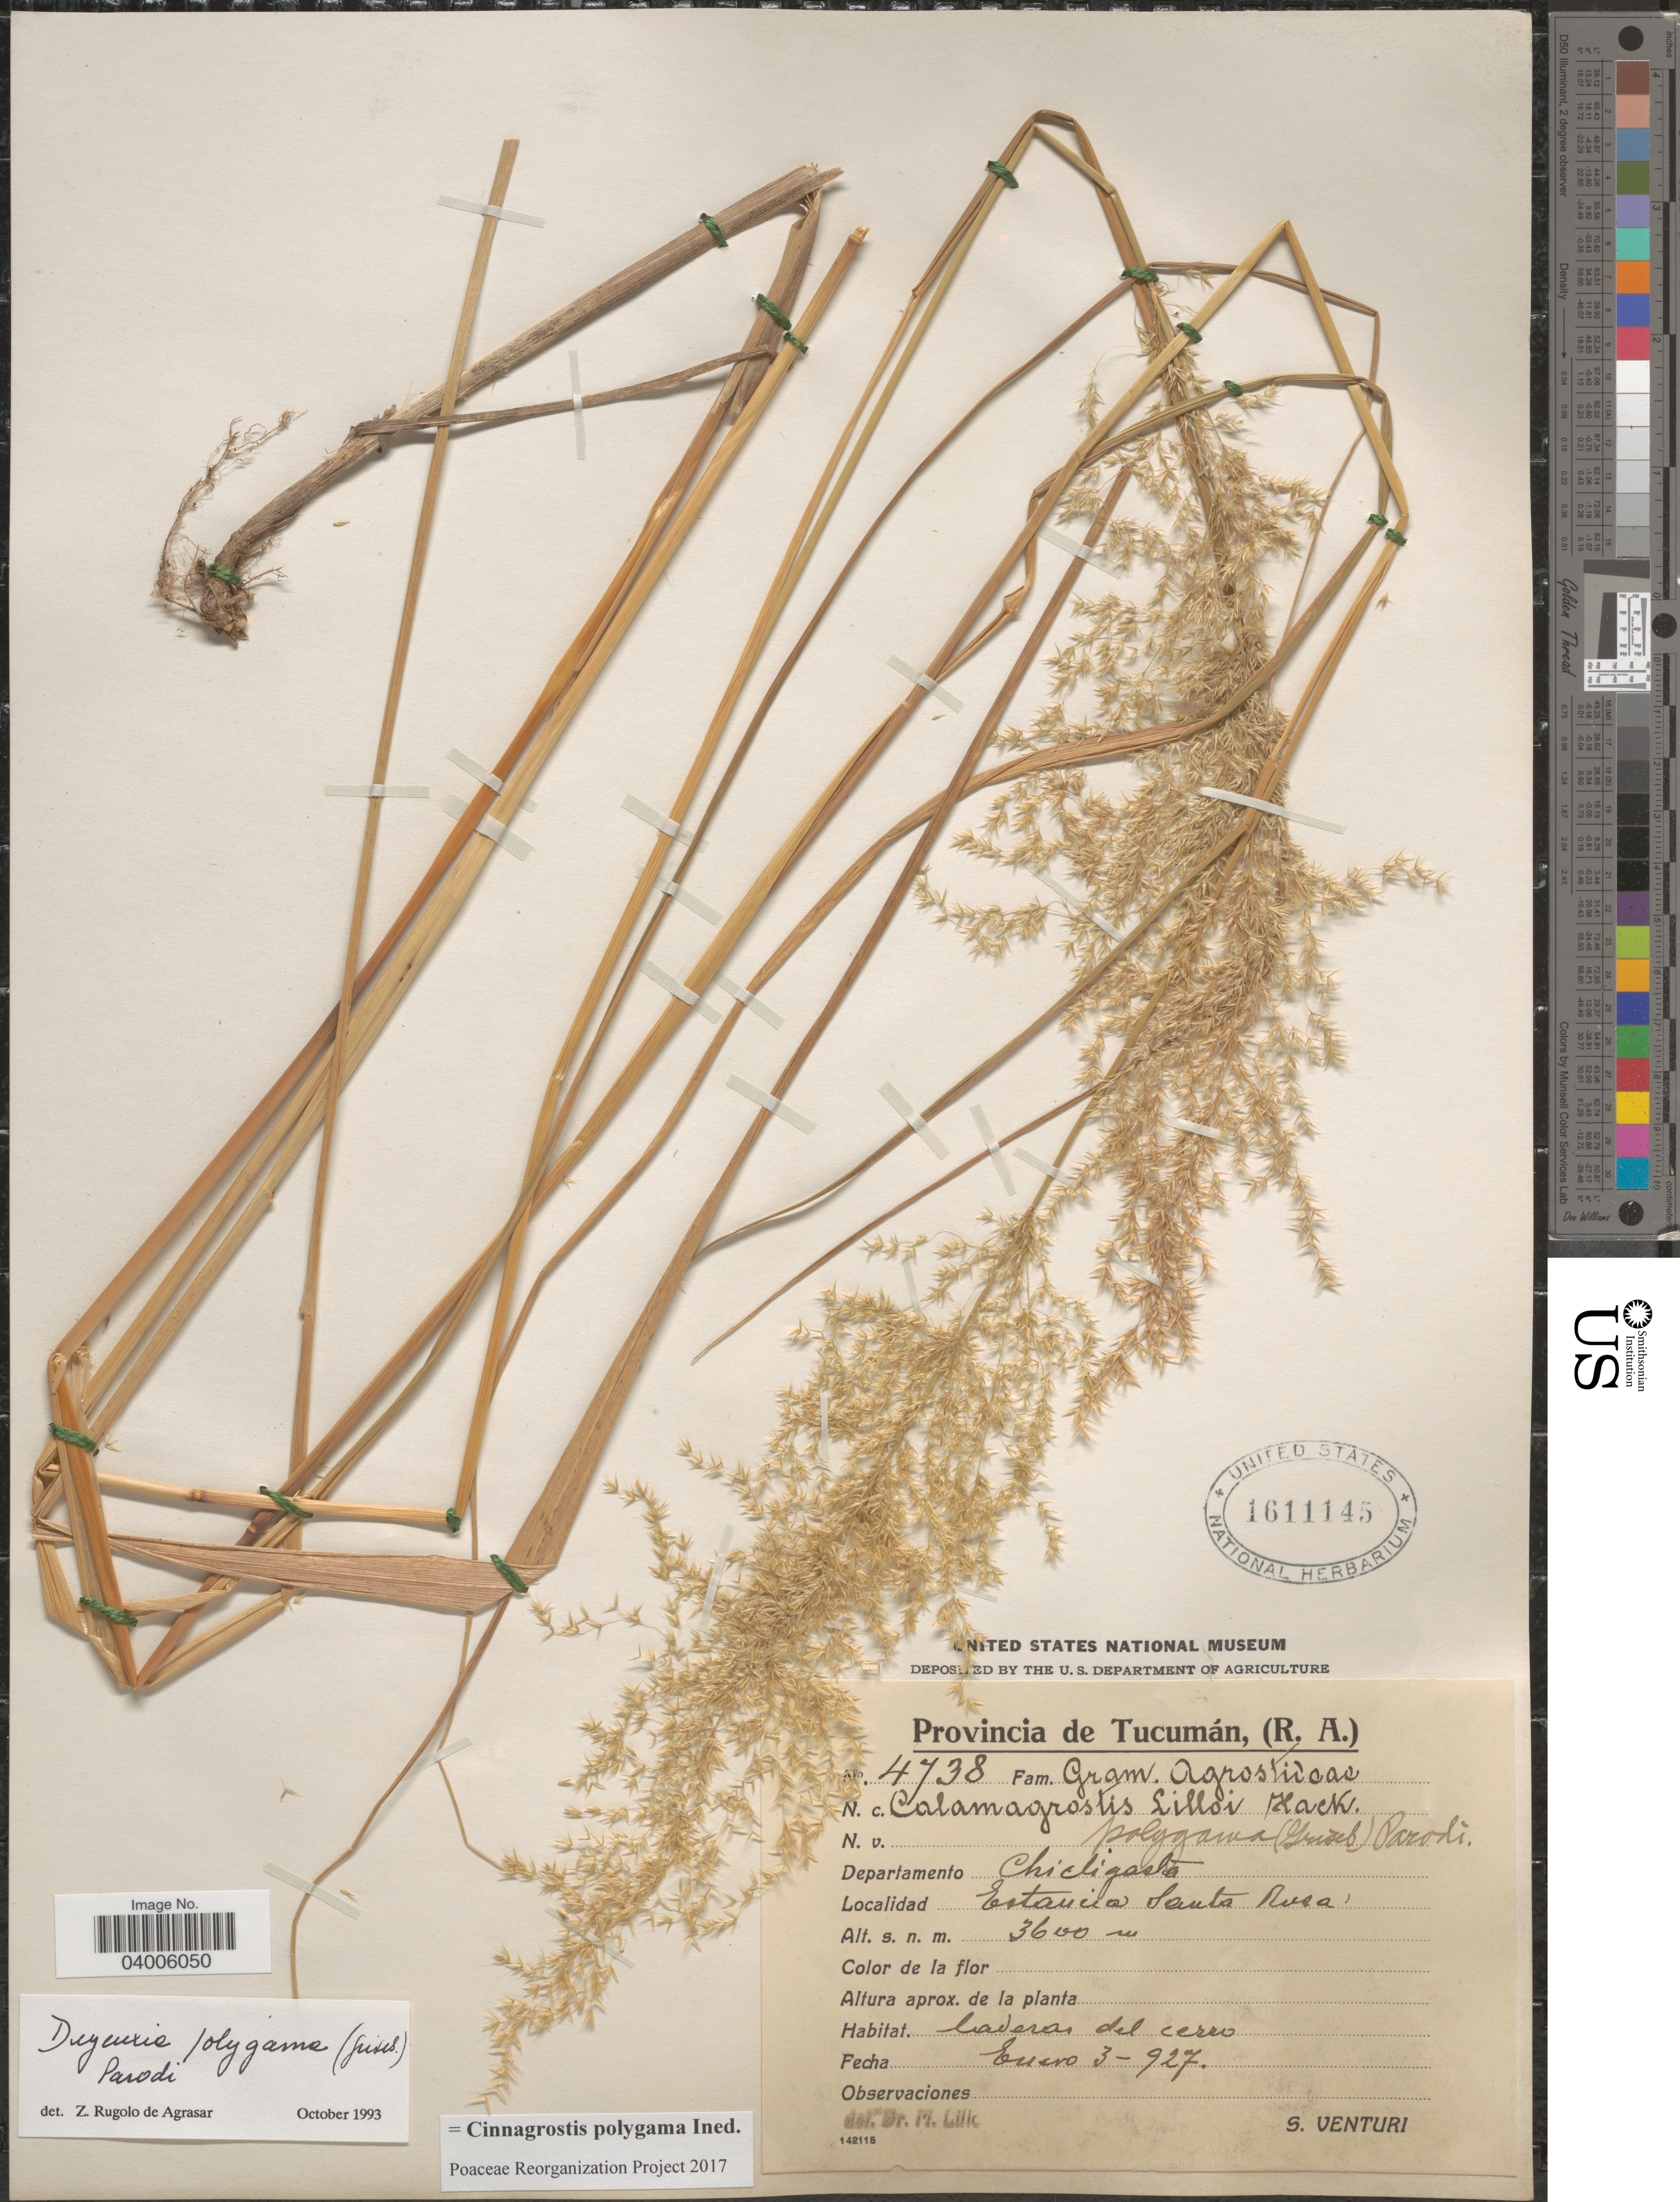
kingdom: Plantae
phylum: Tracheophyta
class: Liliopsida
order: Poales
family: Poaceae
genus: Cinnagrostis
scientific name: Cinnagrostis polygama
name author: Griseb.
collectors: S. Venturi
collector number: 4738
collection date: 1927-01-03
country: Argentina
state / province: Tucuman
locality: Departamento Chicligasta. Estancia Santa Rosa.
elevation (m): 3600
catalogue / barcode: US 1611145